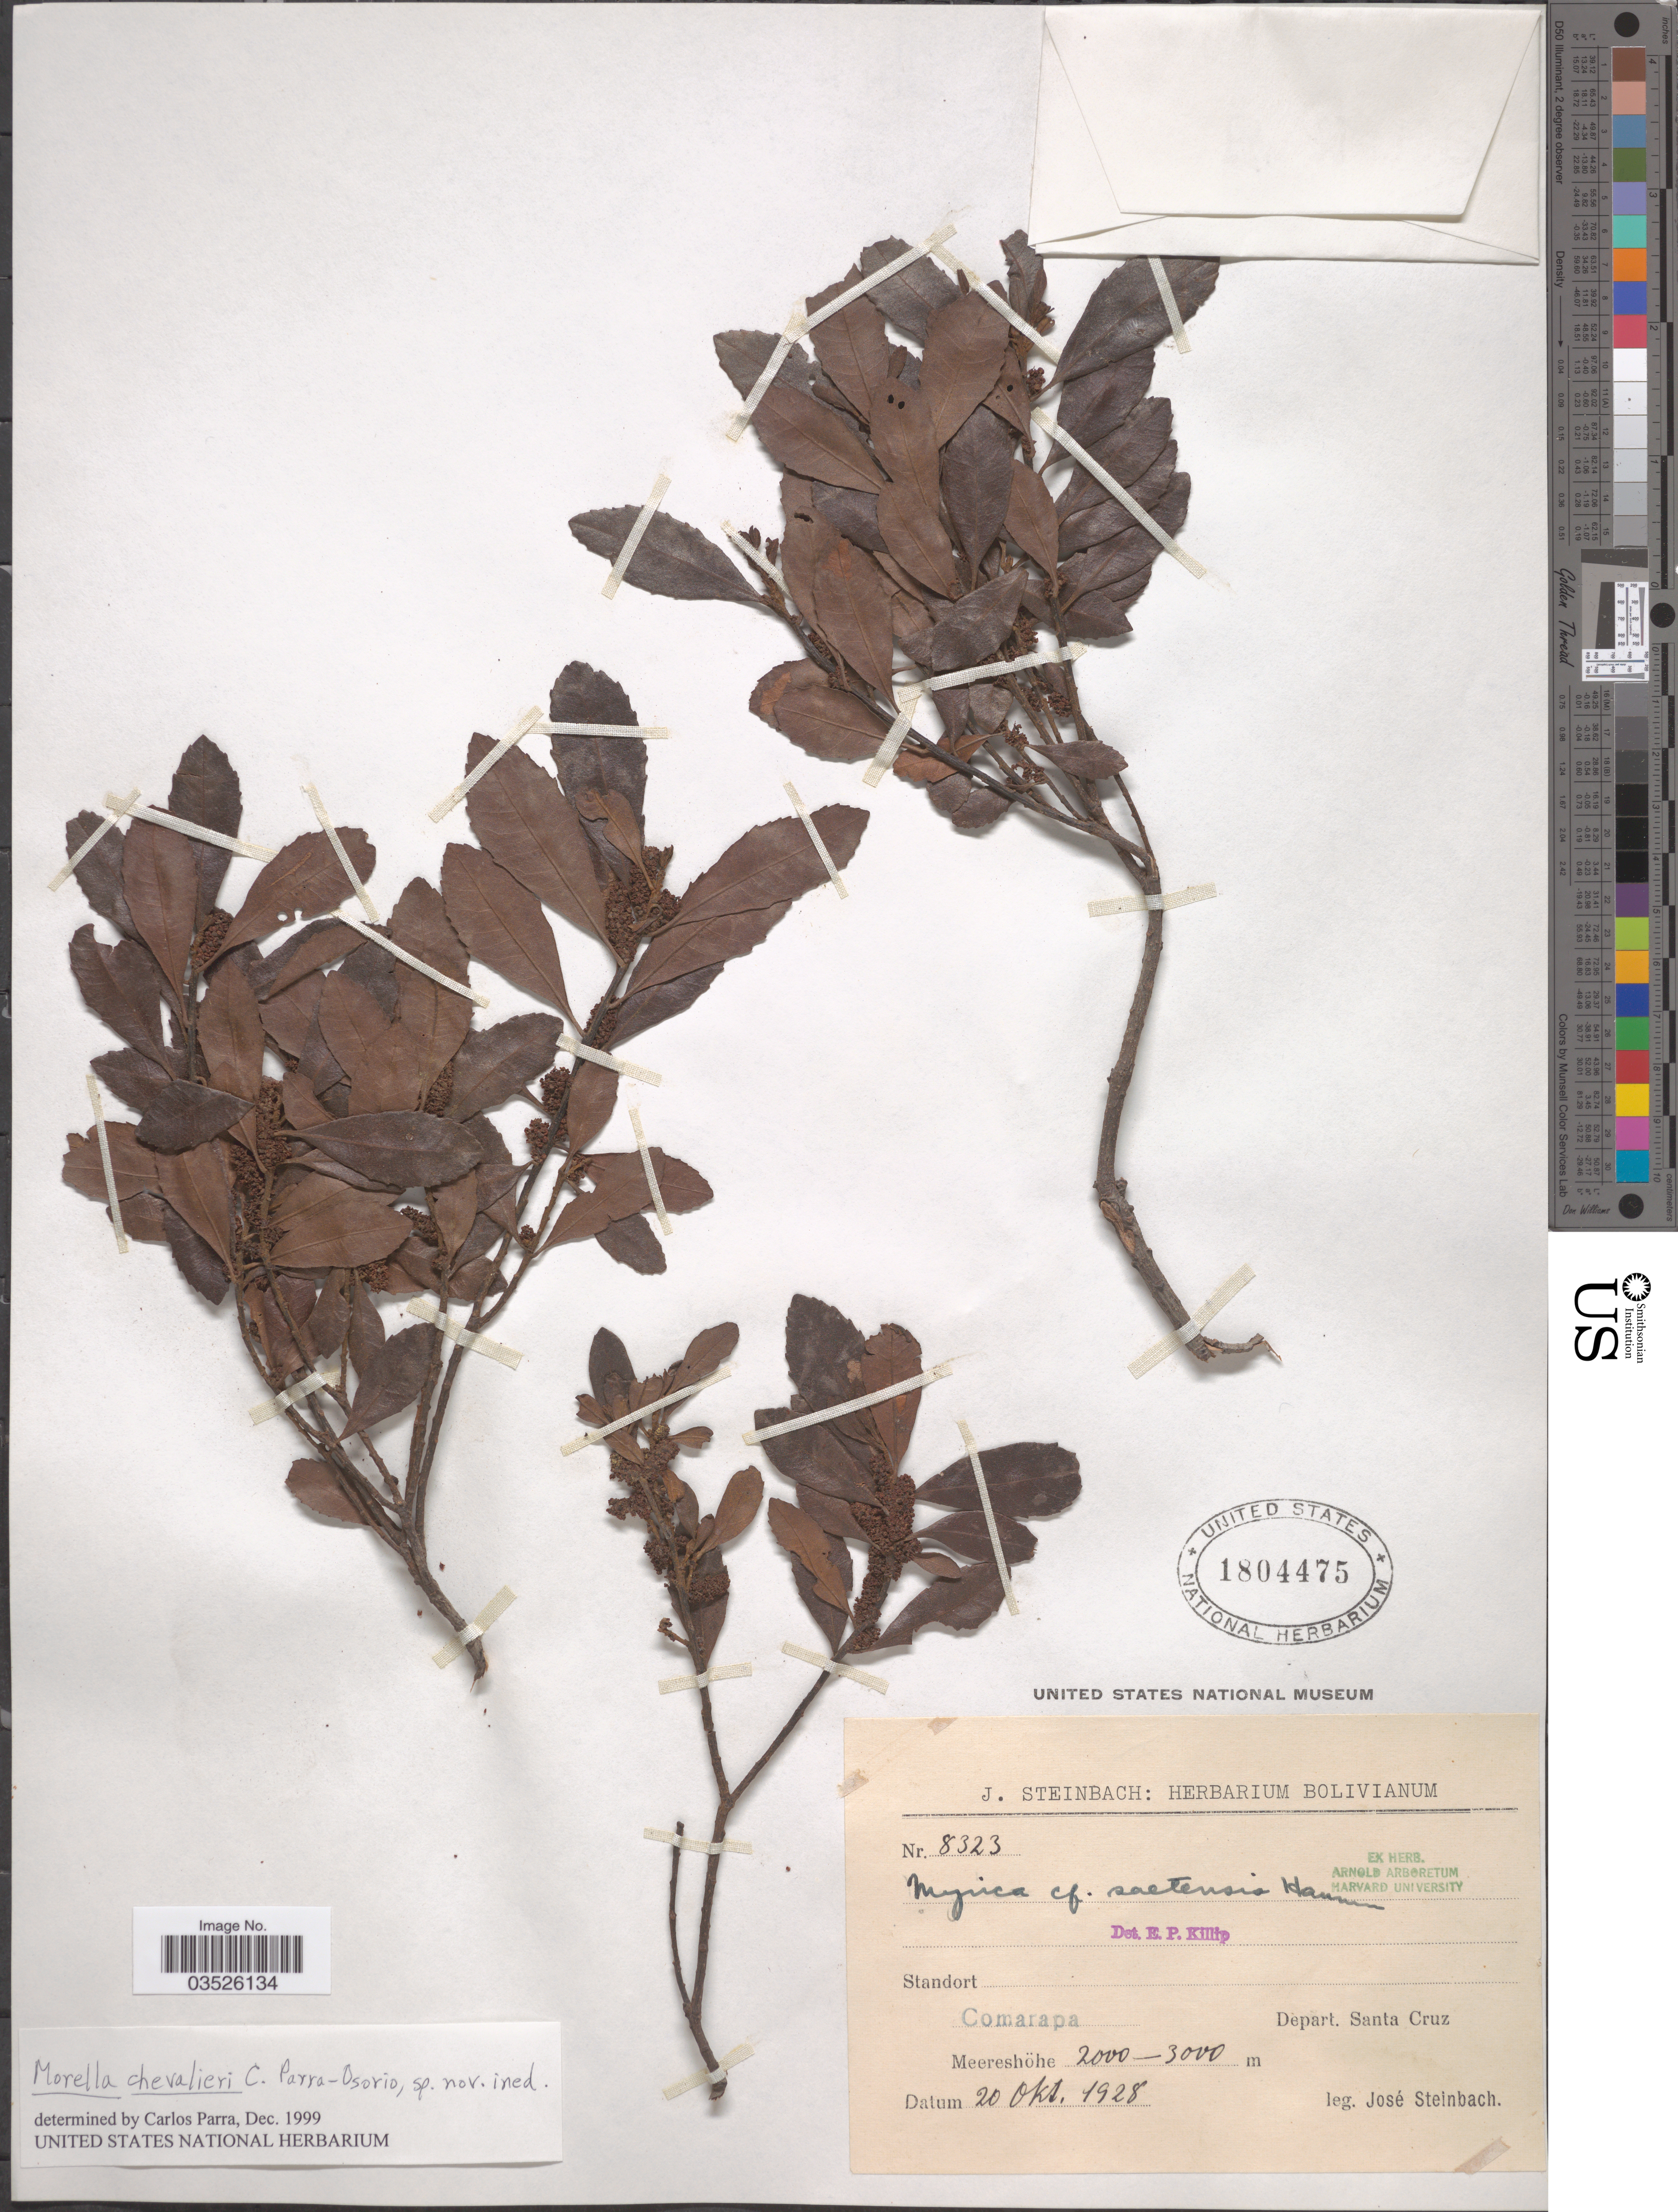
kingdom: Plantae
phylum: Tracheophyta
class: Magnoliopsida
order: Fagales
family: Myricaceae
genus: Morella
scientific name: Morella chevalieri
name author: Parra-Os.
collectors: J. Steinbach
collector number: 8323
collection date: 1928-10-20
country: Bolivia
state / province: Santa Cruz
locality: Comarapa, Depart. Santa Cruz.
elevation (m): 2000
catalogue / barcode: US 1804475